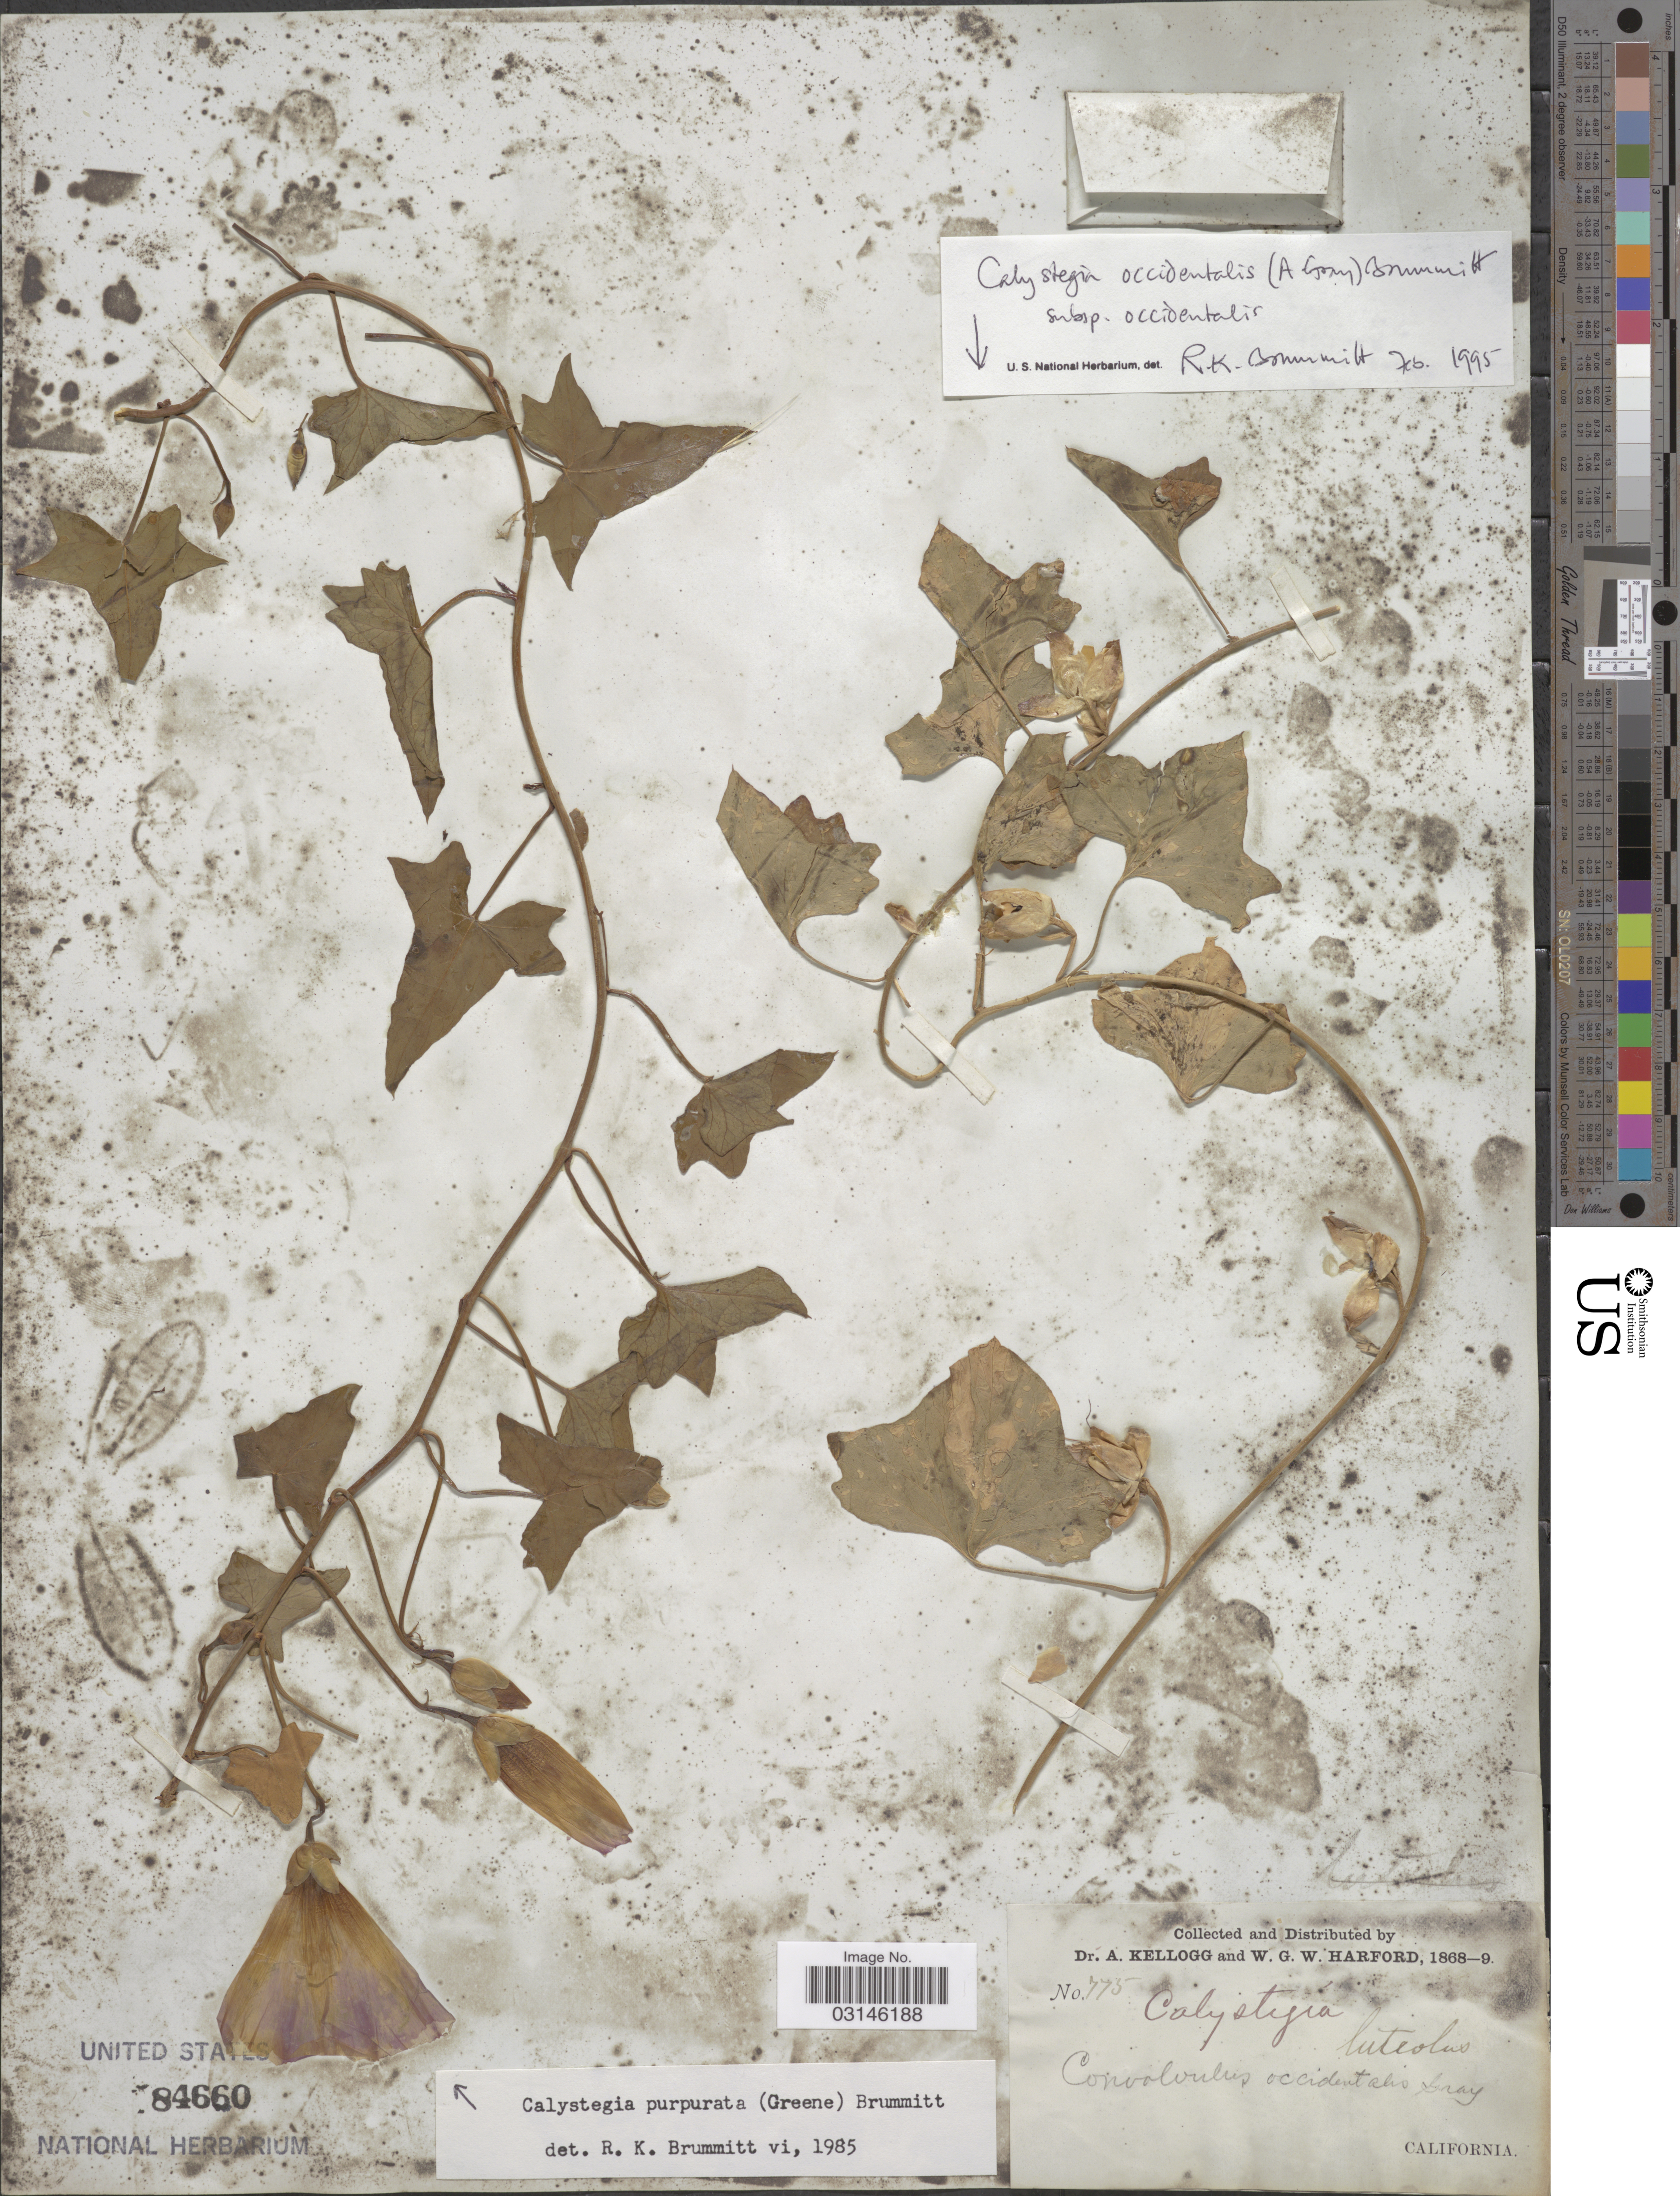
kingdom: Plantae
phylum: Tracheophyta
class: Magnoliopsida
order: Solanales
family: Convolvulaceae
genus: Calystegia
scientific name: Calystegia purpurata subsp. purpurata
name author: (Greene) Brummitt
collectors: A. Kellogg & W. G. W. Harford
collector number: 775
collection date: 1868/1869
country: United States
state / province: California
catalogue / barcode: US 84660